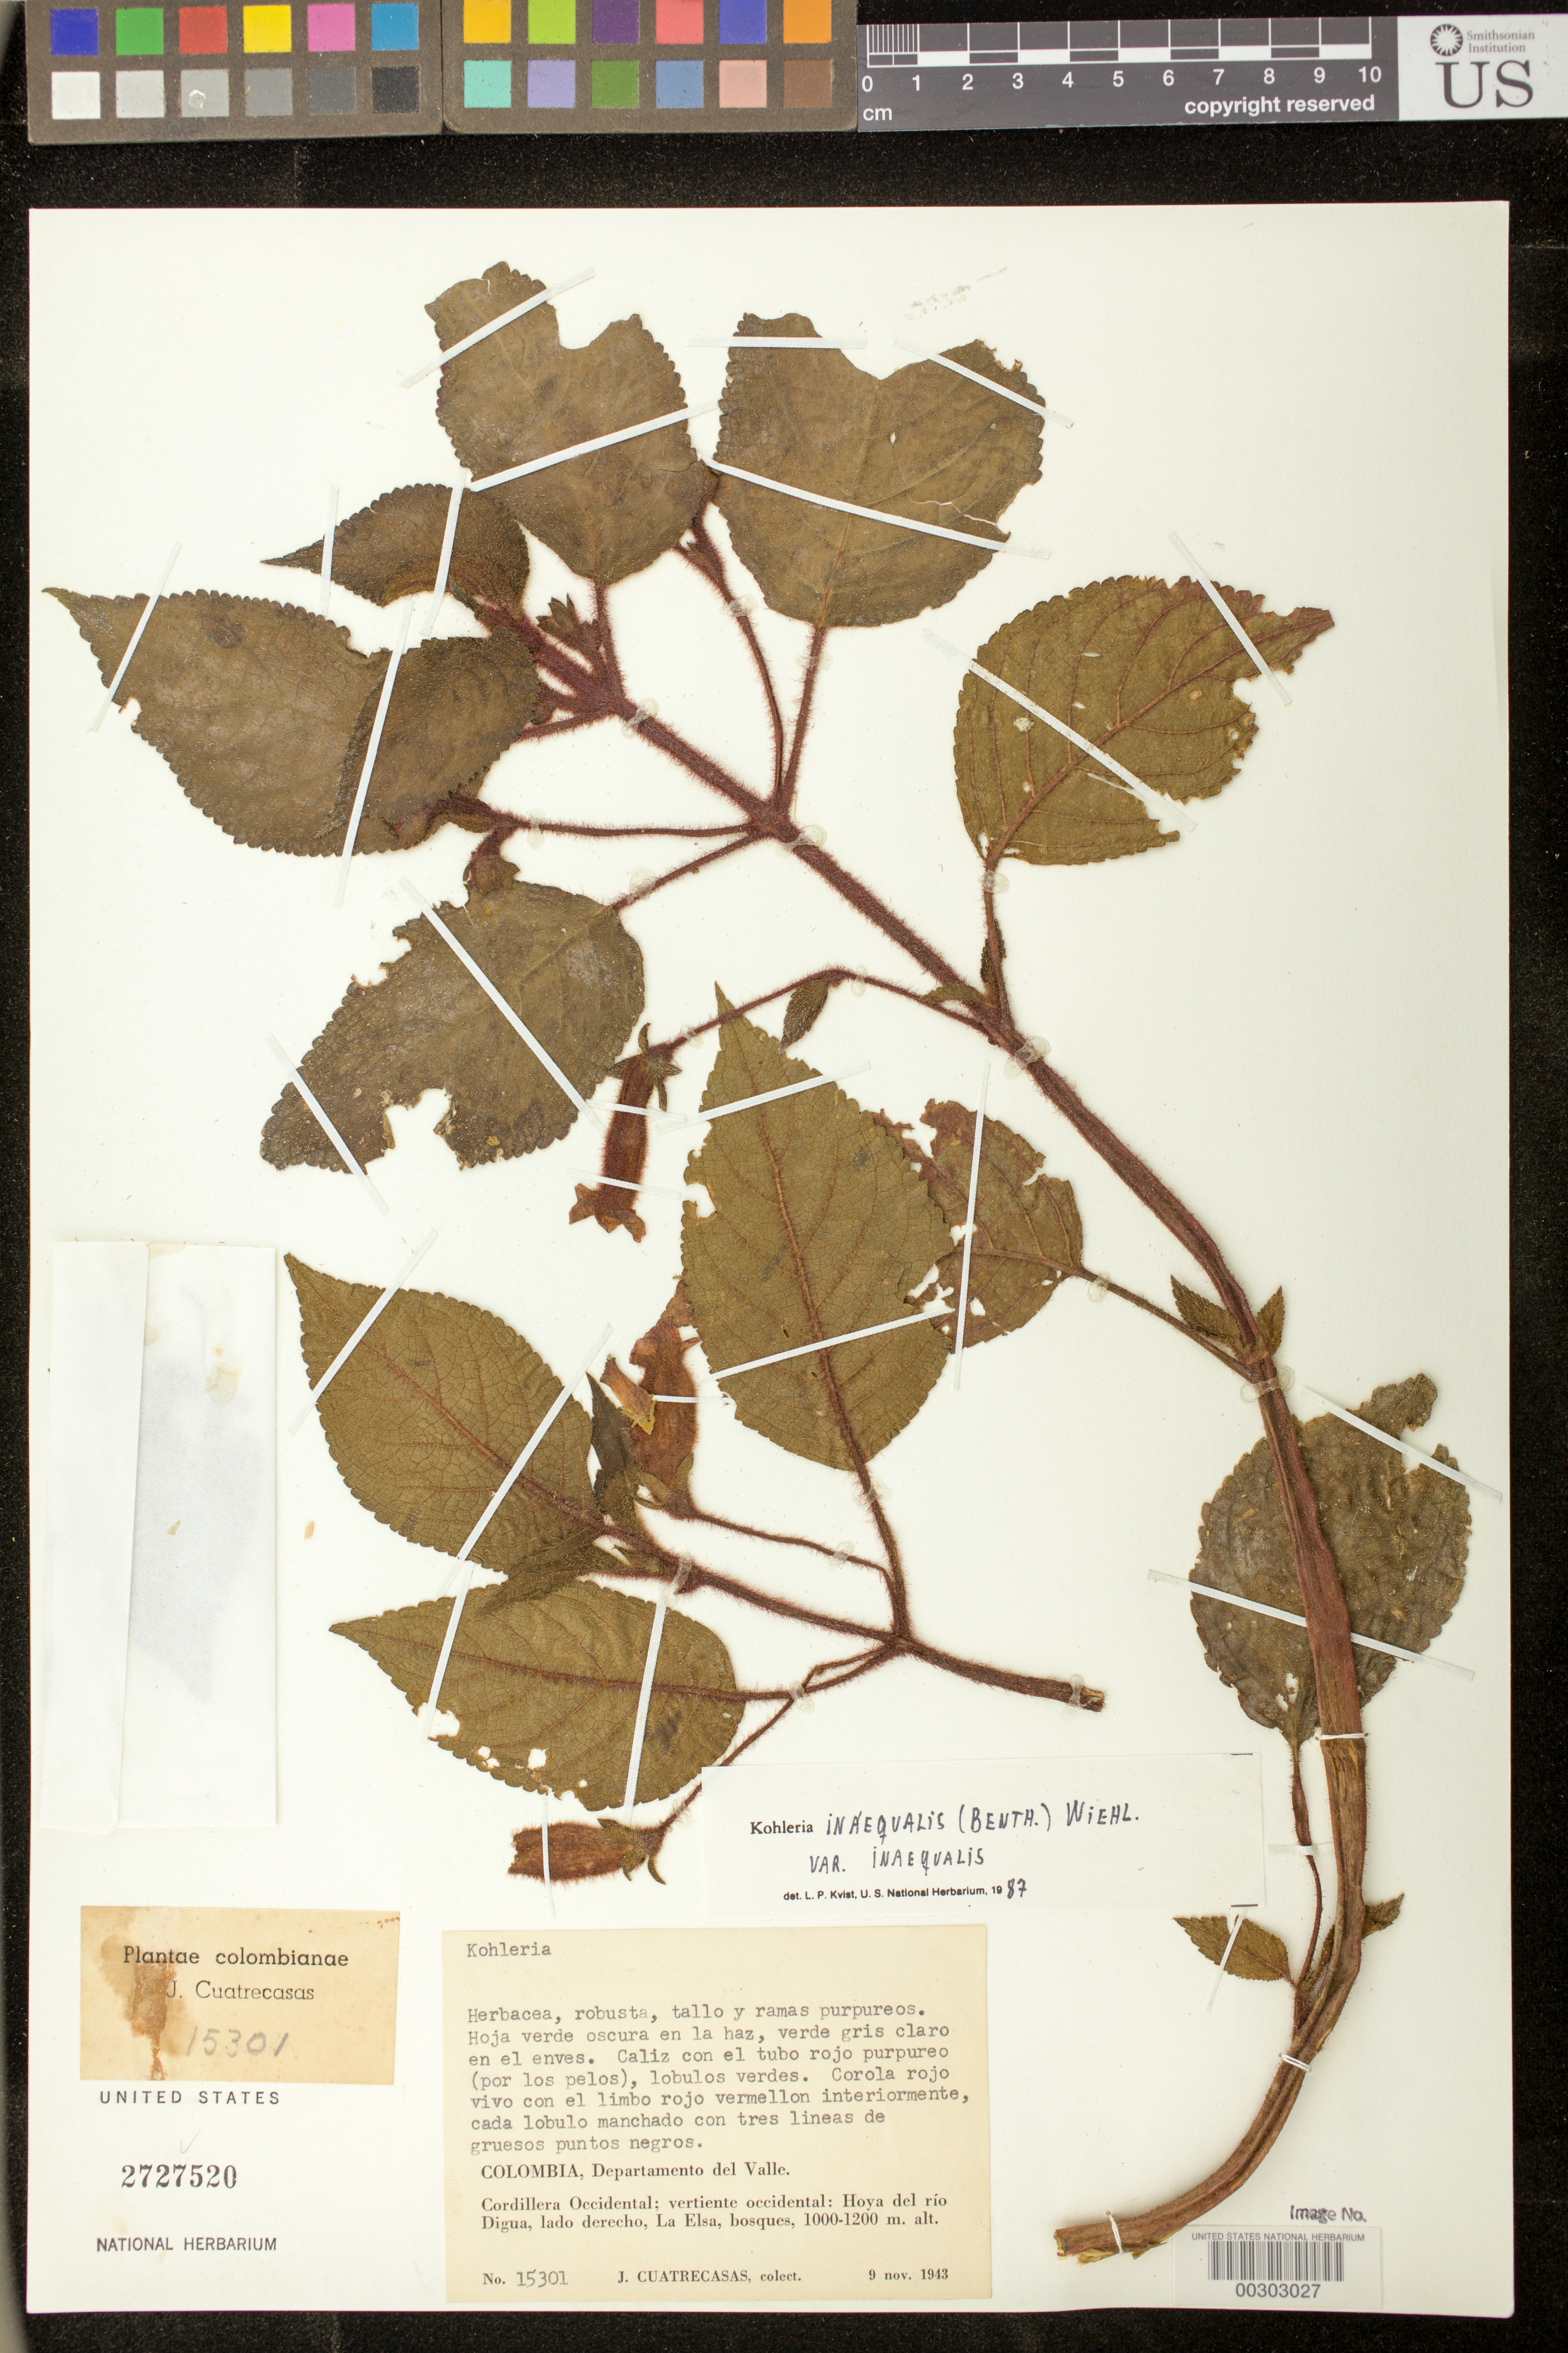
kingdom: Plantae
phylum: Tracheophyta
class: Magnoliopsida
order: Lamiales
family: Gesneriaceae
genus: Kohleria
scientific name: Kohleria inaequalis var. inaequalis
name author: (Benth.) Wiehler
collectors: J. Cuatrecasas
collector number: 15301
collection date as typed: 09 Nov 1943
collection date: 1943-11-09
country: Colombia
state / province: Valle del Cauca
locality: Cordillera Occidental, western slope, valley of Rio Digua, right bank, La Elsa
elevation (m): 1000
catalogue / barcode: US 2727520